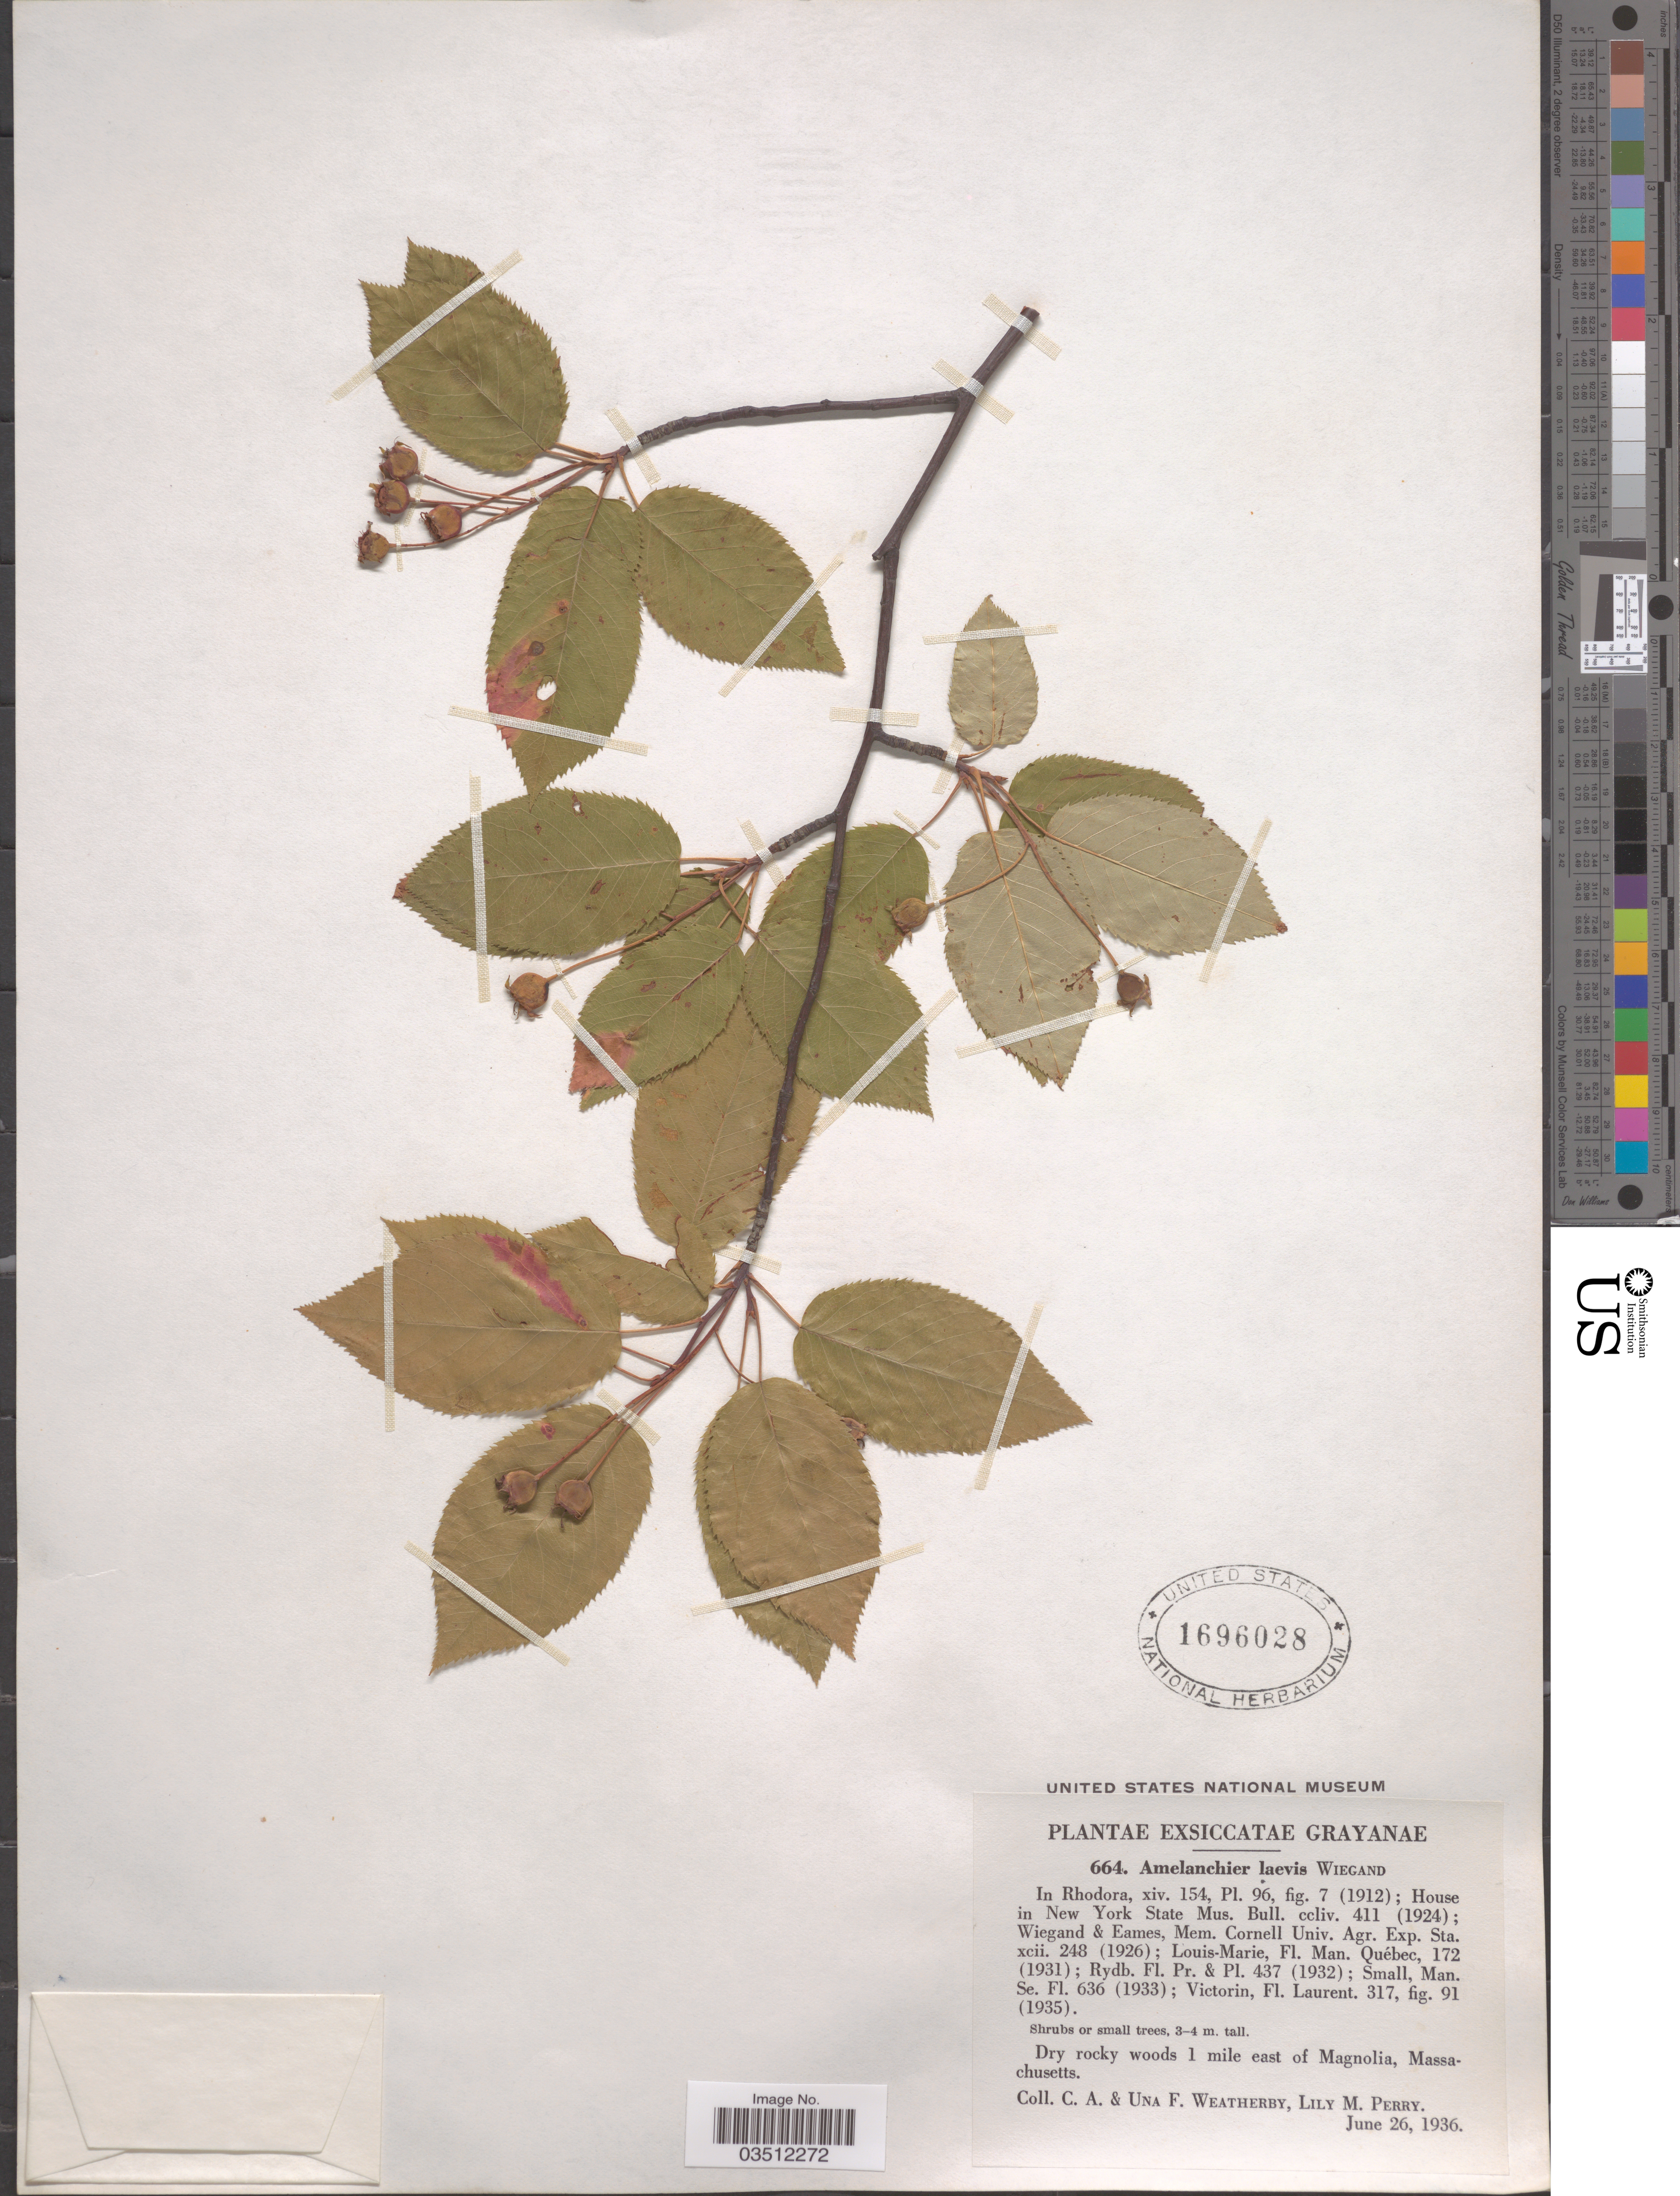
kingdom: Plantae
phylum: Tracheophyta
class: Magnoliopsida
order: Rosales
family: Rosaceae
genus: Amelanchier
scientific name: Amelanchier laevis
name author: Wiegand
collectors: C. A. Weatherby, U. L. Weatherby & L. M. Perry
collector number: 664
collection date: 1936-06-26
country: United States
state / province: Massachusetts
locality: Dry rocky woods 1 mile east of Magnolia.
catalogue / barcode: US 1696028